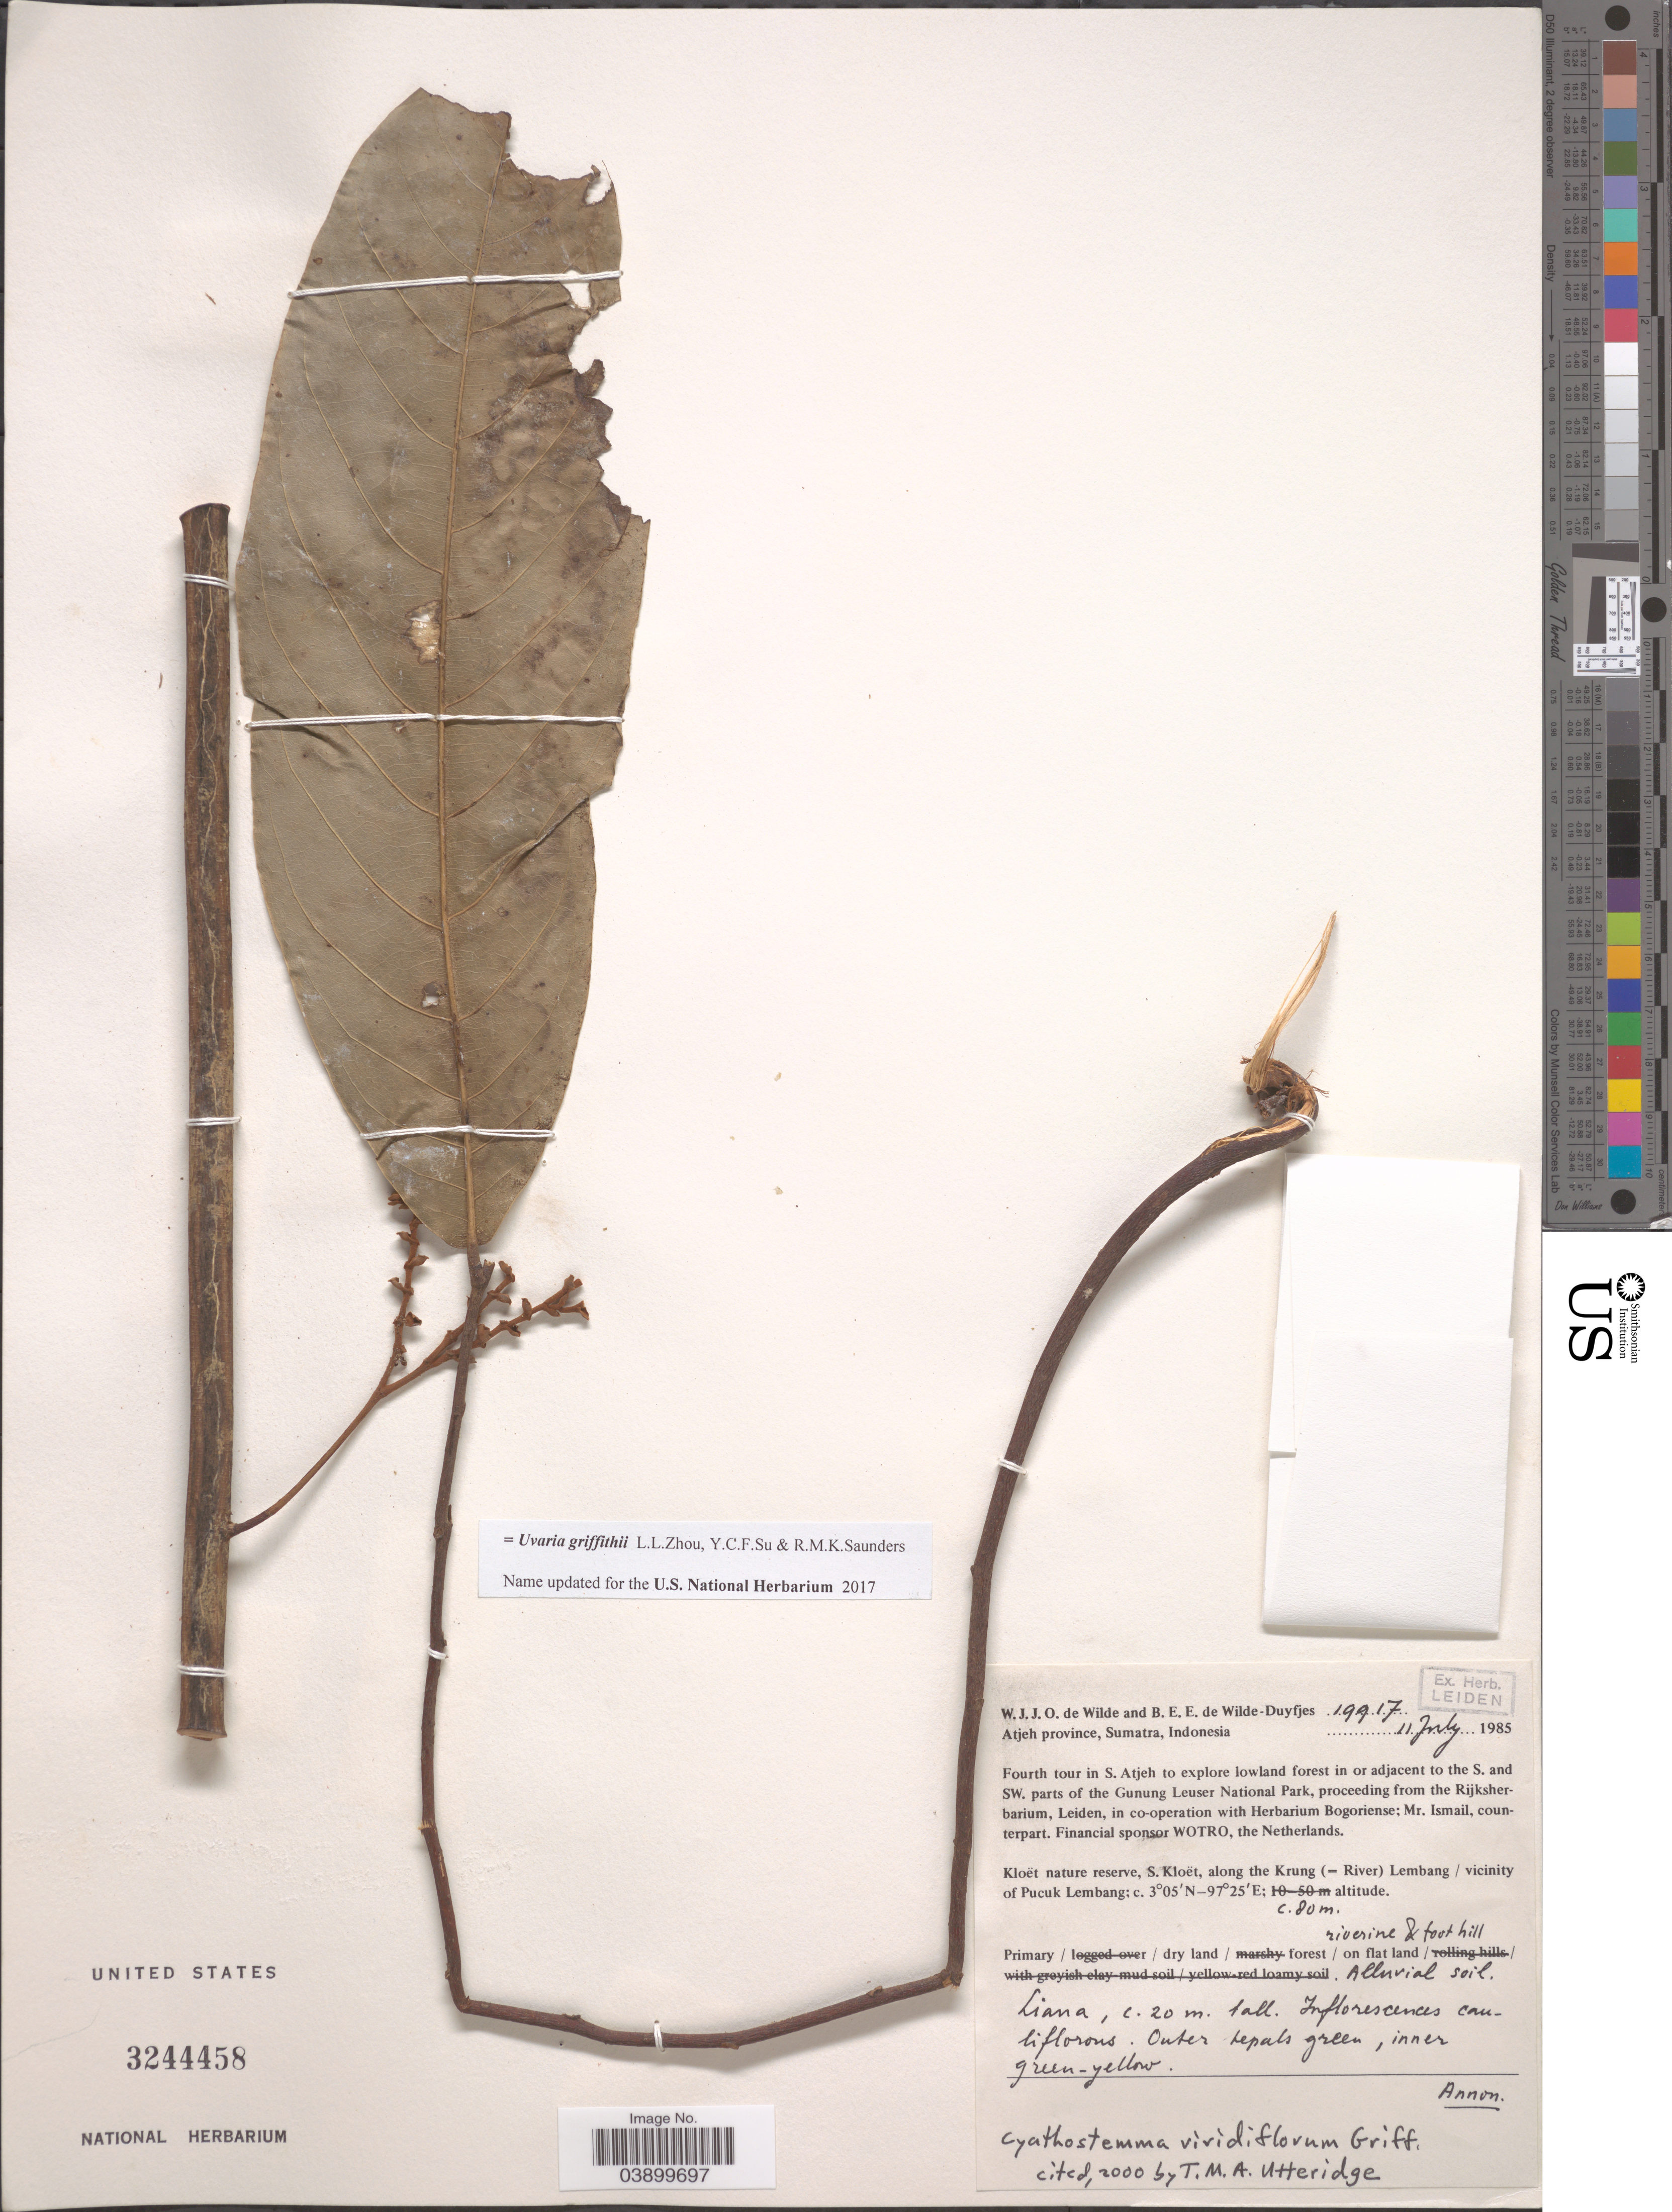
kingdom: Plantae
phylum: Tracheophyta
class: Magnoliopsida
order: Magnoliales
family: Annonaceae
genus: Uvaria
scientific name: Uvaria griffithii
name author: L.L. Zhou et al.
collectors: W. J. de Wilde & B. E. de Wilde-Duyfjes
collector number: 19917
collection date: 1985-07-11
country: Indonesia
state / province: Sumatra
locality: Atjeh province. Fourth tour in S. Atjeh. In or adjacent to the S. and SW. parts of the Gunung Leuser National Park. Kloët nature reserve, S. Kloët, along the Krung (= River) Lembang / vicinity of Pucuk Lembang.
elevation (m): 80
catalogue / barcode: US 3244458